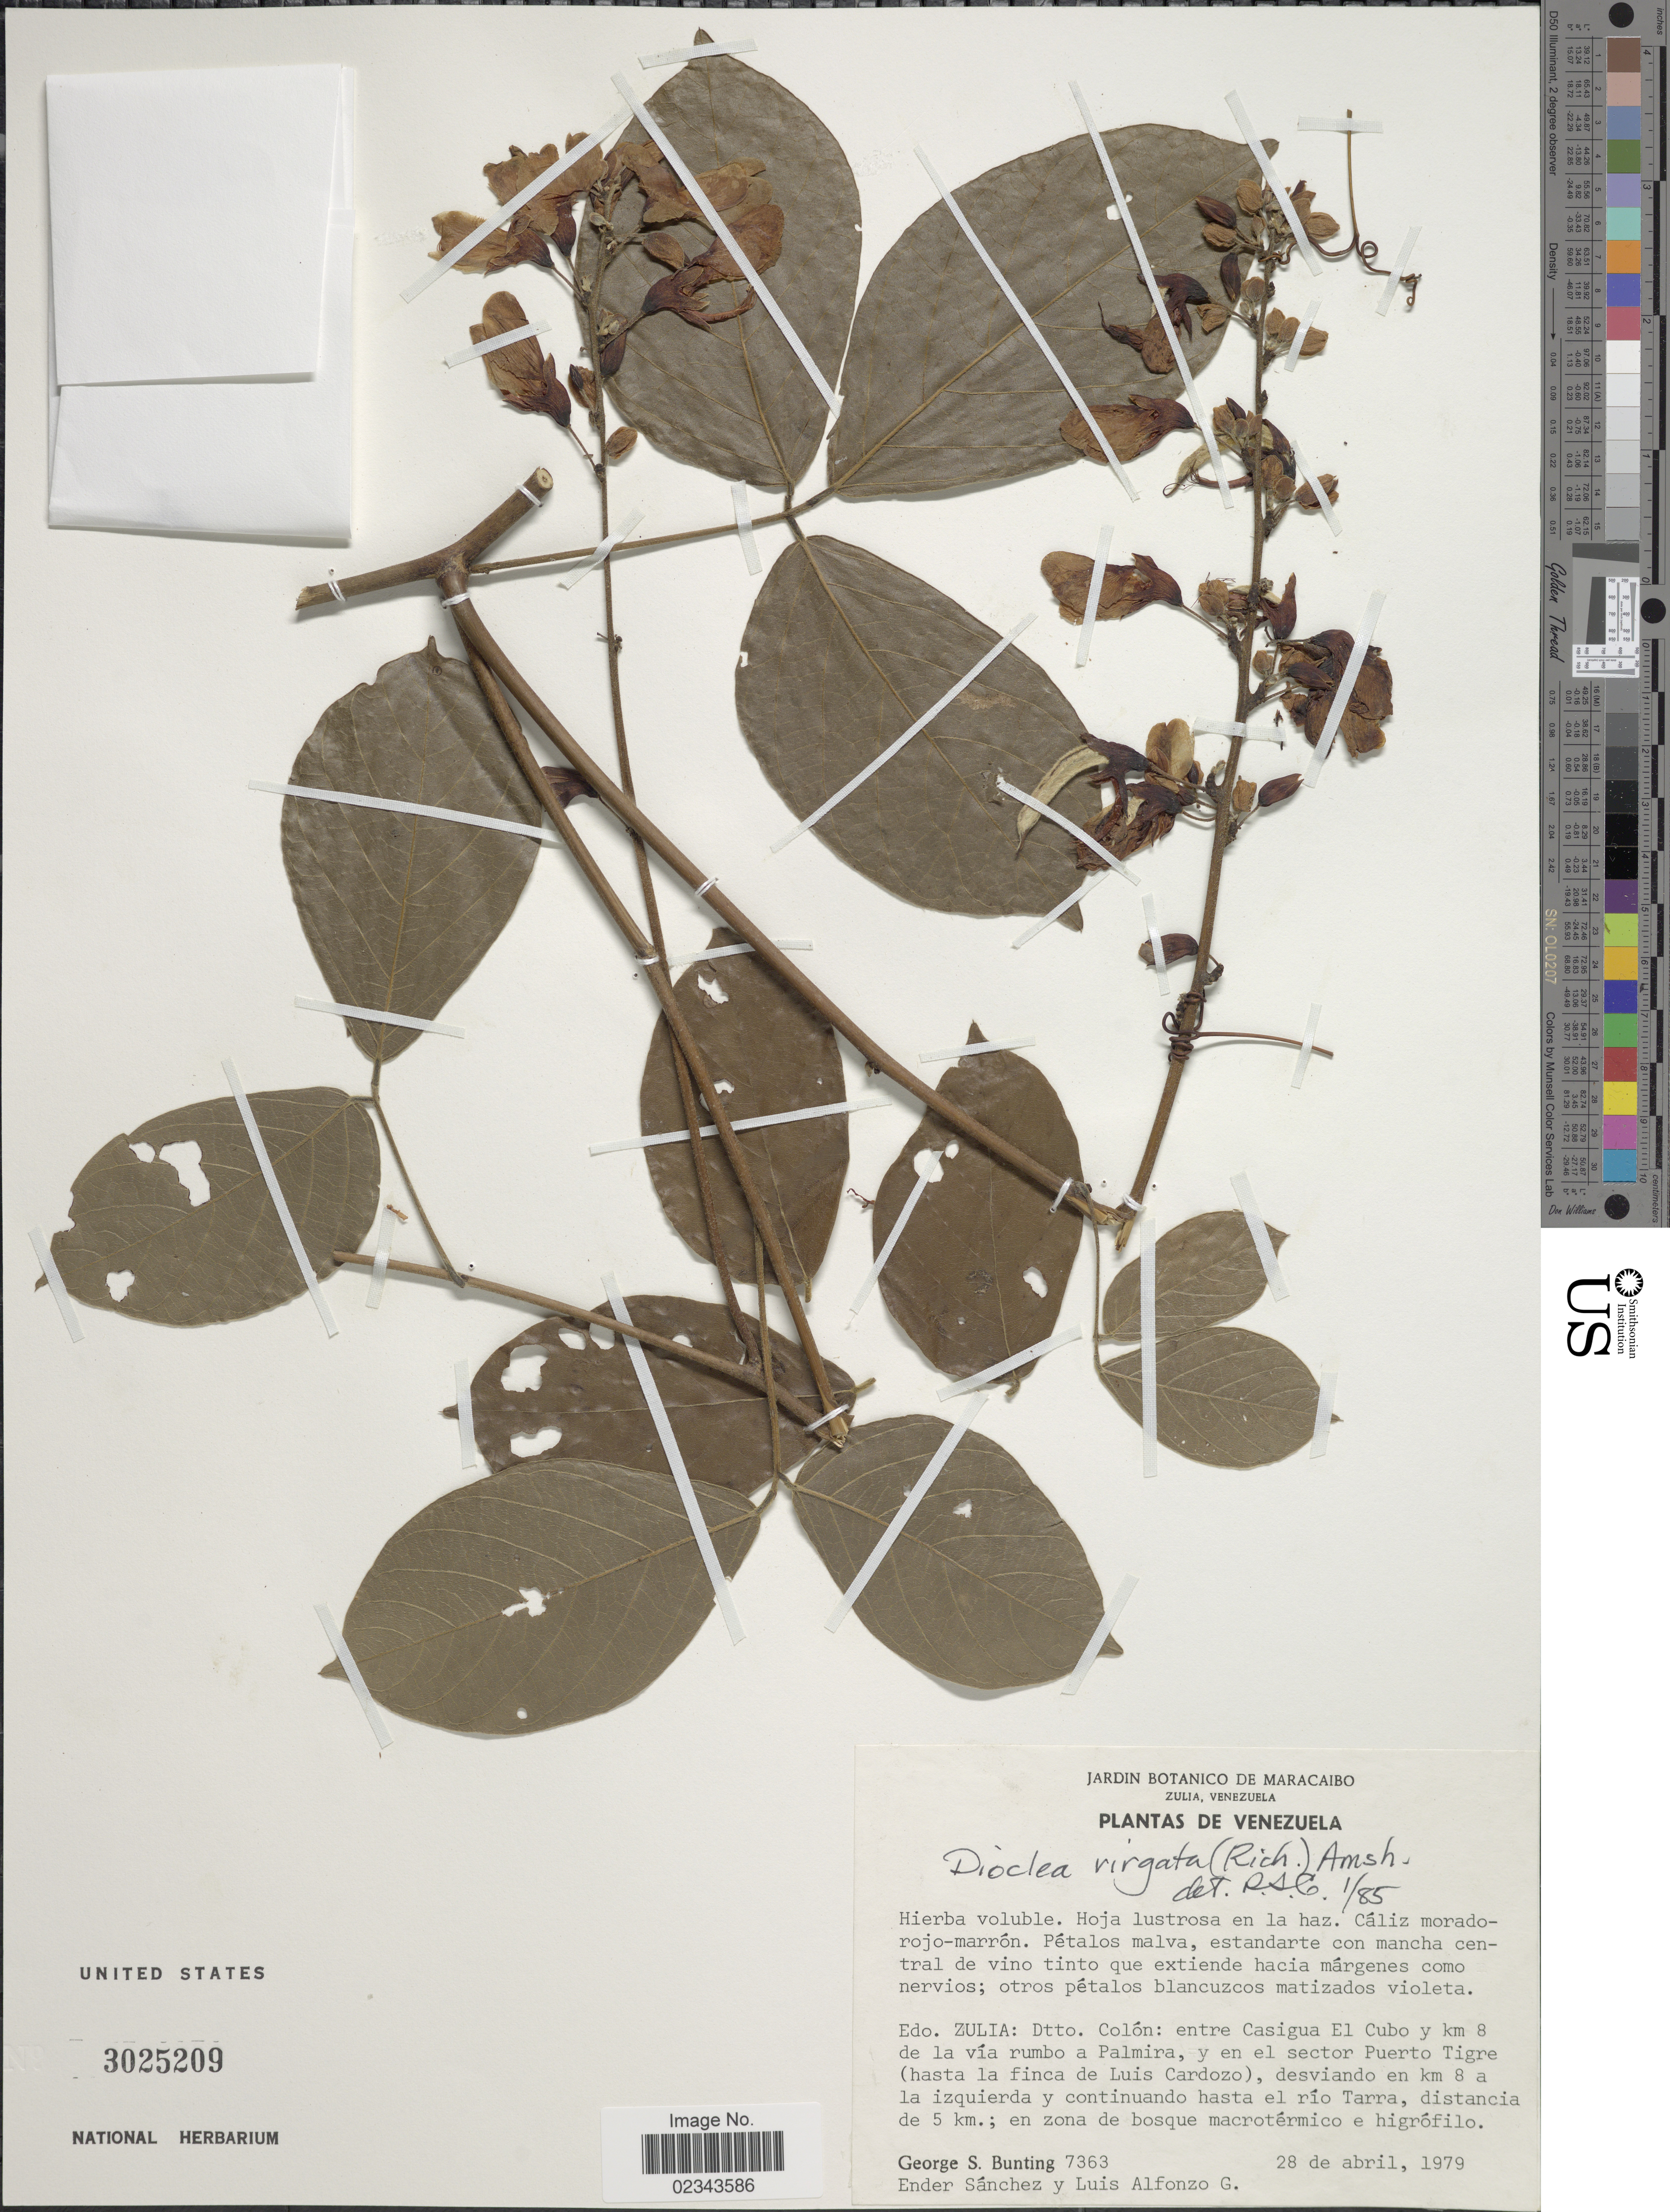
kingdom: Plantae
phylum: Tracheophyta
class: Magnoliopsida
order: Fabales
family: Fabaceae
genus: Dioclea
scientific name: Dioclea virgata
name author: (Rich.) Amshoff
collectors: G. S. Bunting, E. Sanchez & L. Alfonzo G.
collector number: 7363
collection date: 1979-04-28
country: Venezuela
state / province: Zulia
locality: Dtto. Colon: entre Casigua El Cubo y km 8 de la via rumbo a Palmira, y en el sector Puerto Tigre (hasta la finca de Luis Cardozo), desviando en km 8 a la izquierda y continuando hasta el rio Tarra, distancia de 5 km.; en zona de bosque macrotermico e higrofilo.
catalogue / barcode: US 3025209